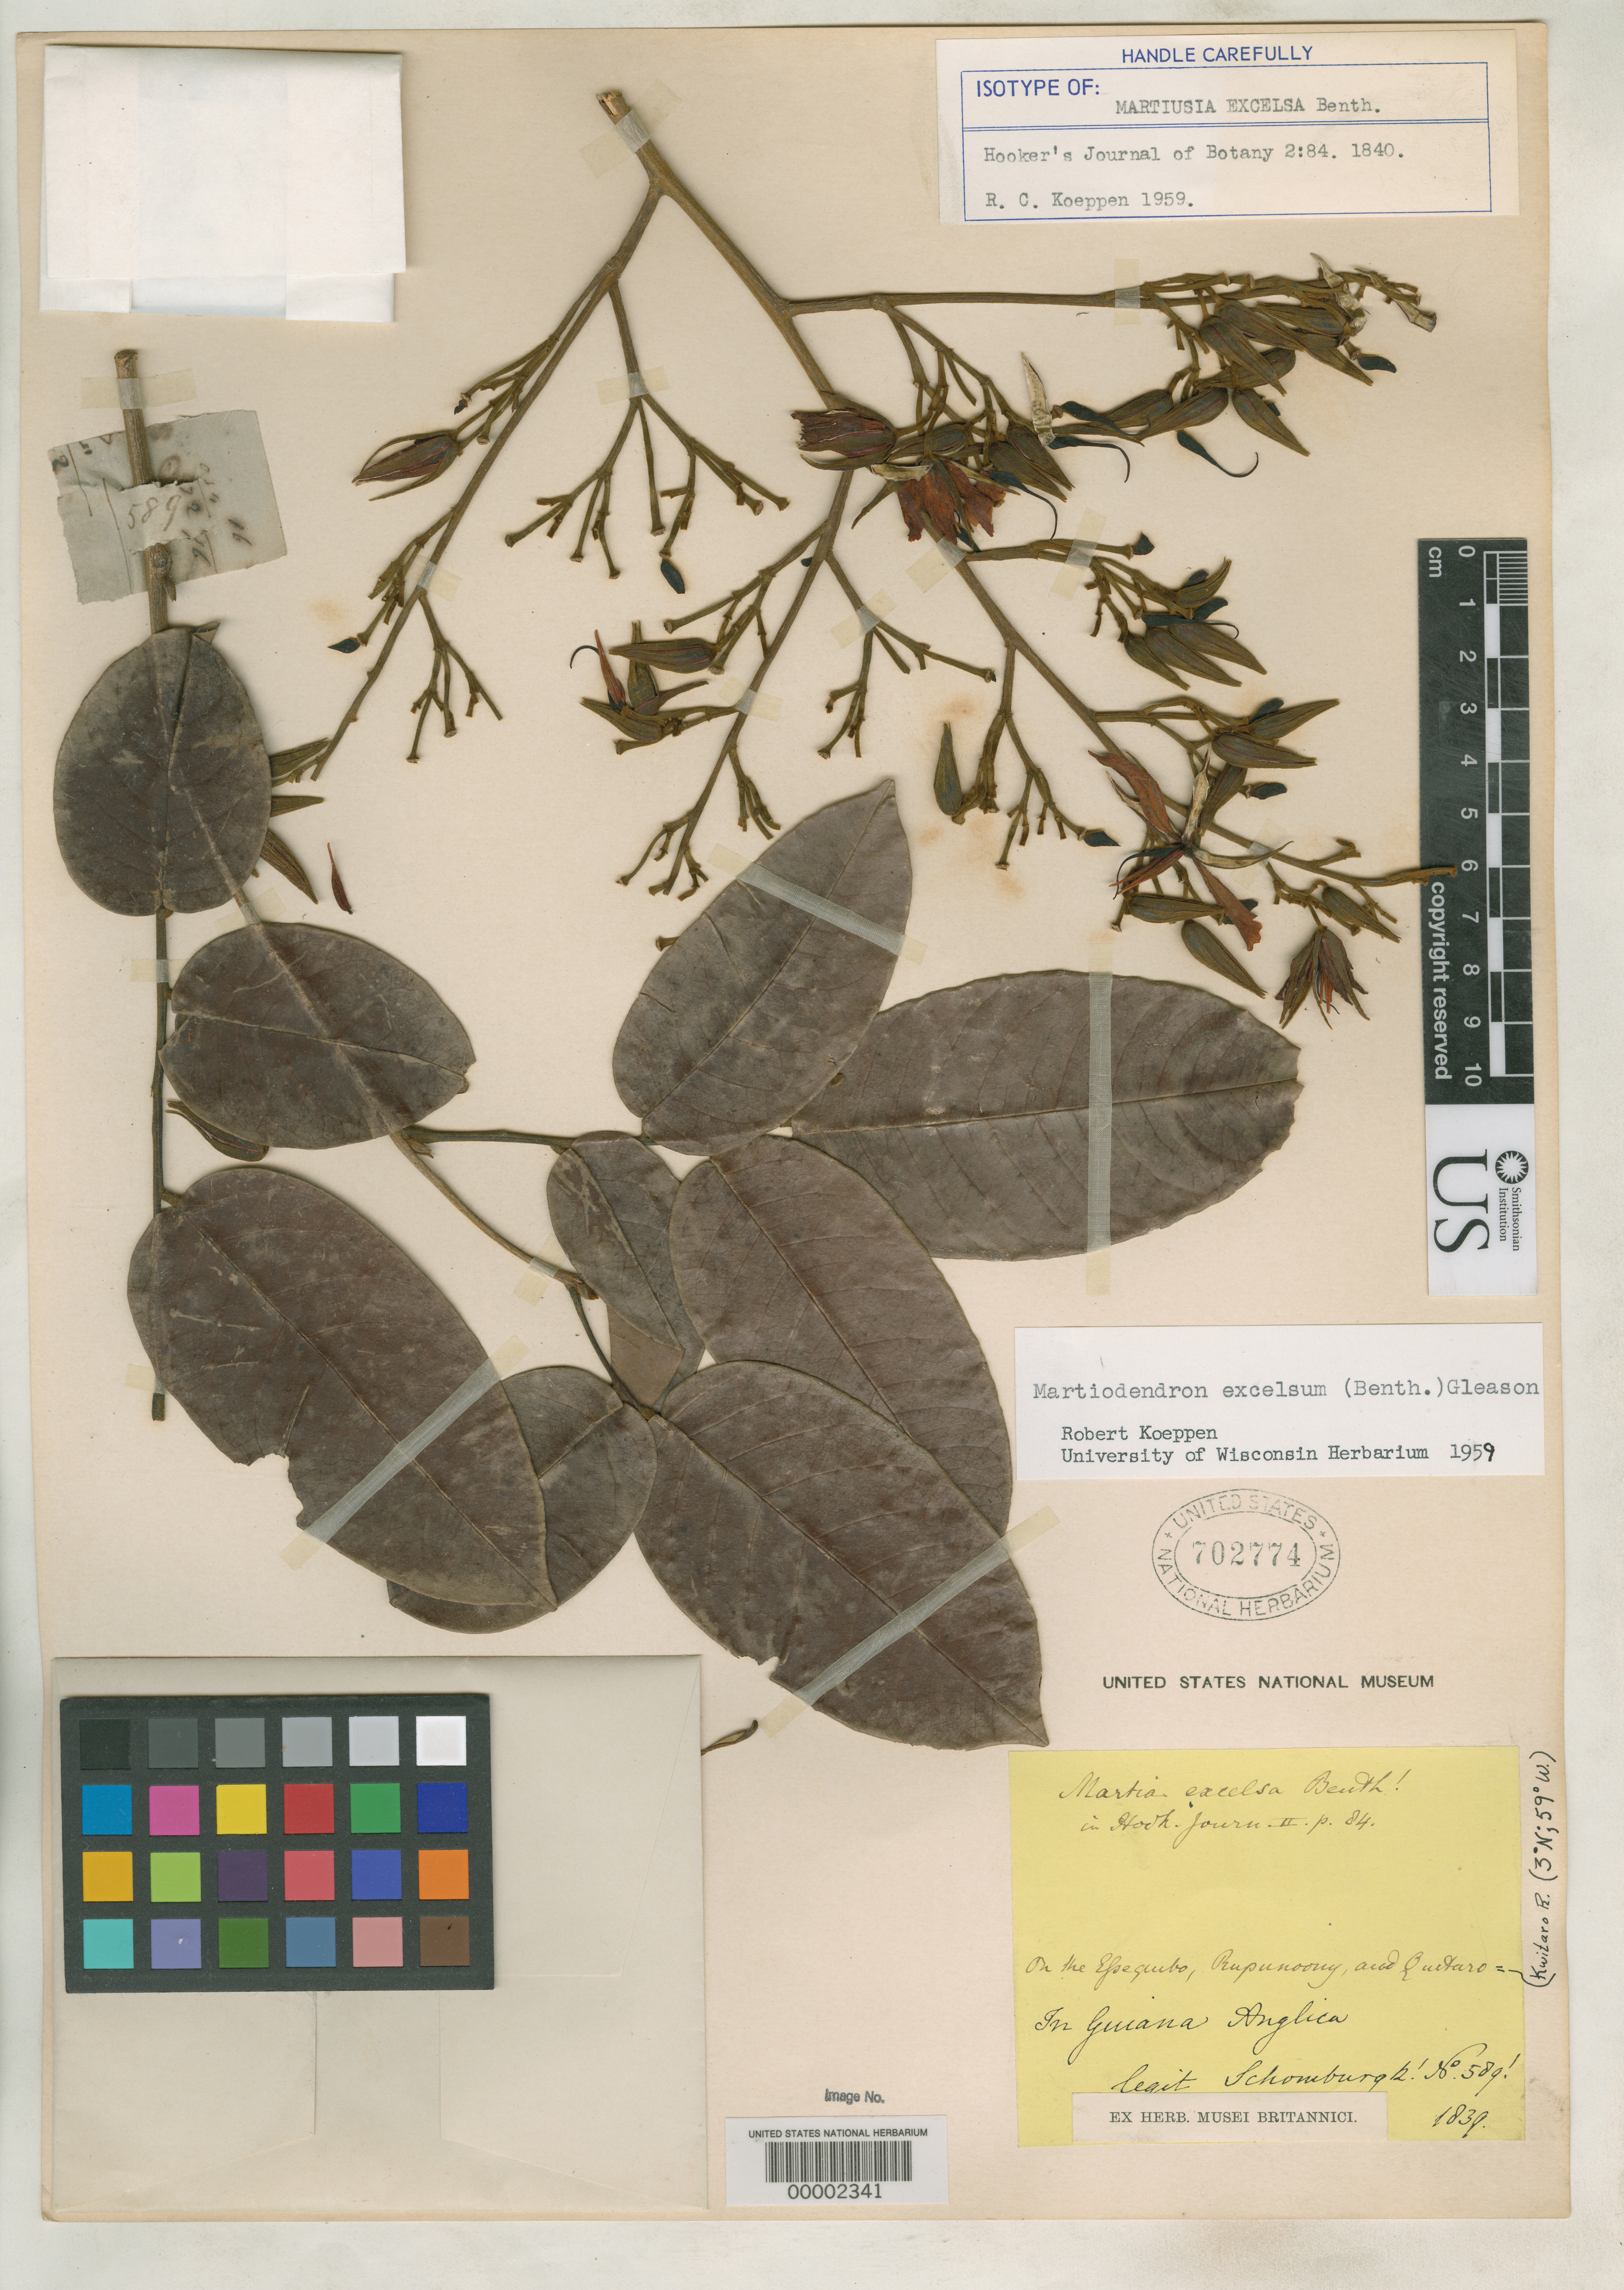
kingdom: Plantae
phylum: Tracheophyta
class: Magnoliopsida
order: Fabales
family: Fabaceae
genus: Martiusia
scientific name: Martiusia excelsa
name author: Benth.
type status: Isolectotype; Isosyntype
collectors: R. H. Schomburgk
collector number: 589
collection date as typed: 1839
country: Guyana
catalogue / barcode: US 702774